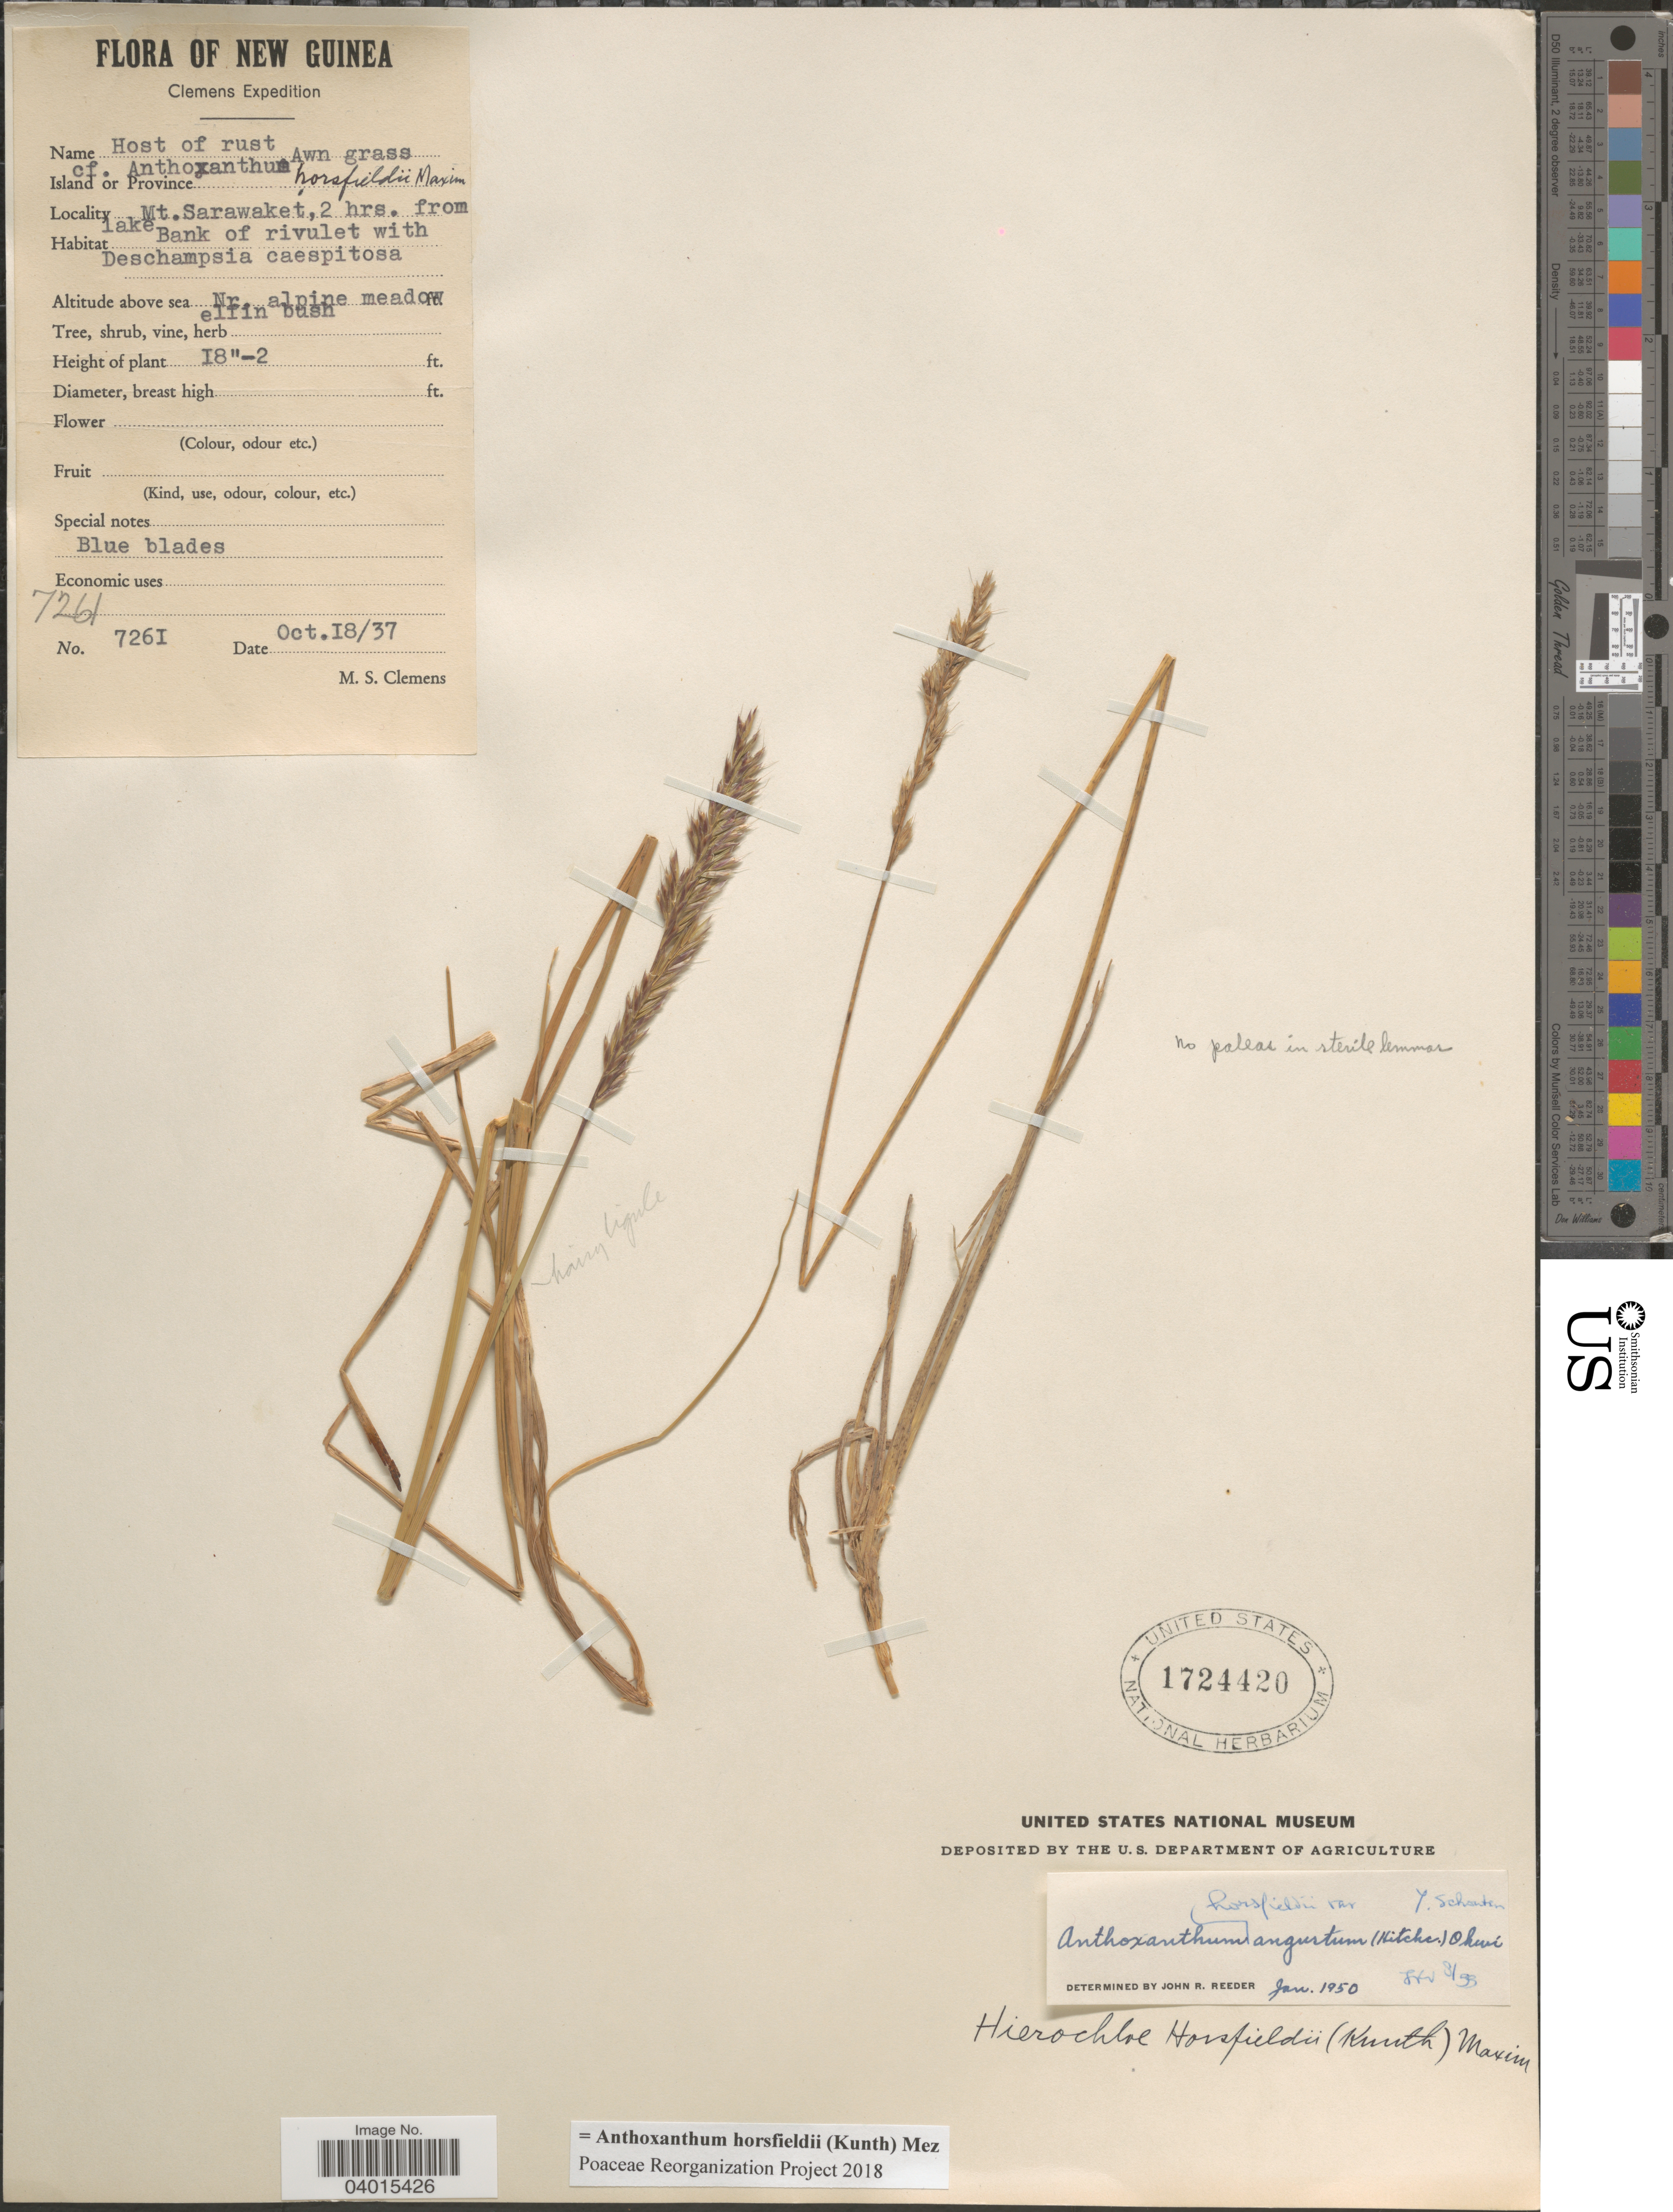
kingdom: Plantae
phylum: Tracheophyta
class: Liliopsida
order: Poales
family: Poaceae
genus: Anthoxanthum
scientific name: Anthoxanthum horsfieldii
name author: (Benn.) Mez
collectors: M. S. Clemens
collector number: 7261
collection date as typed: Transcribed d/m/y: 18/10/37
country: Papua New Guinea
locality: New Guinea. Mt. Sarawaket, 2 hrs. from lake.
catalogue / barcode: US 1724420